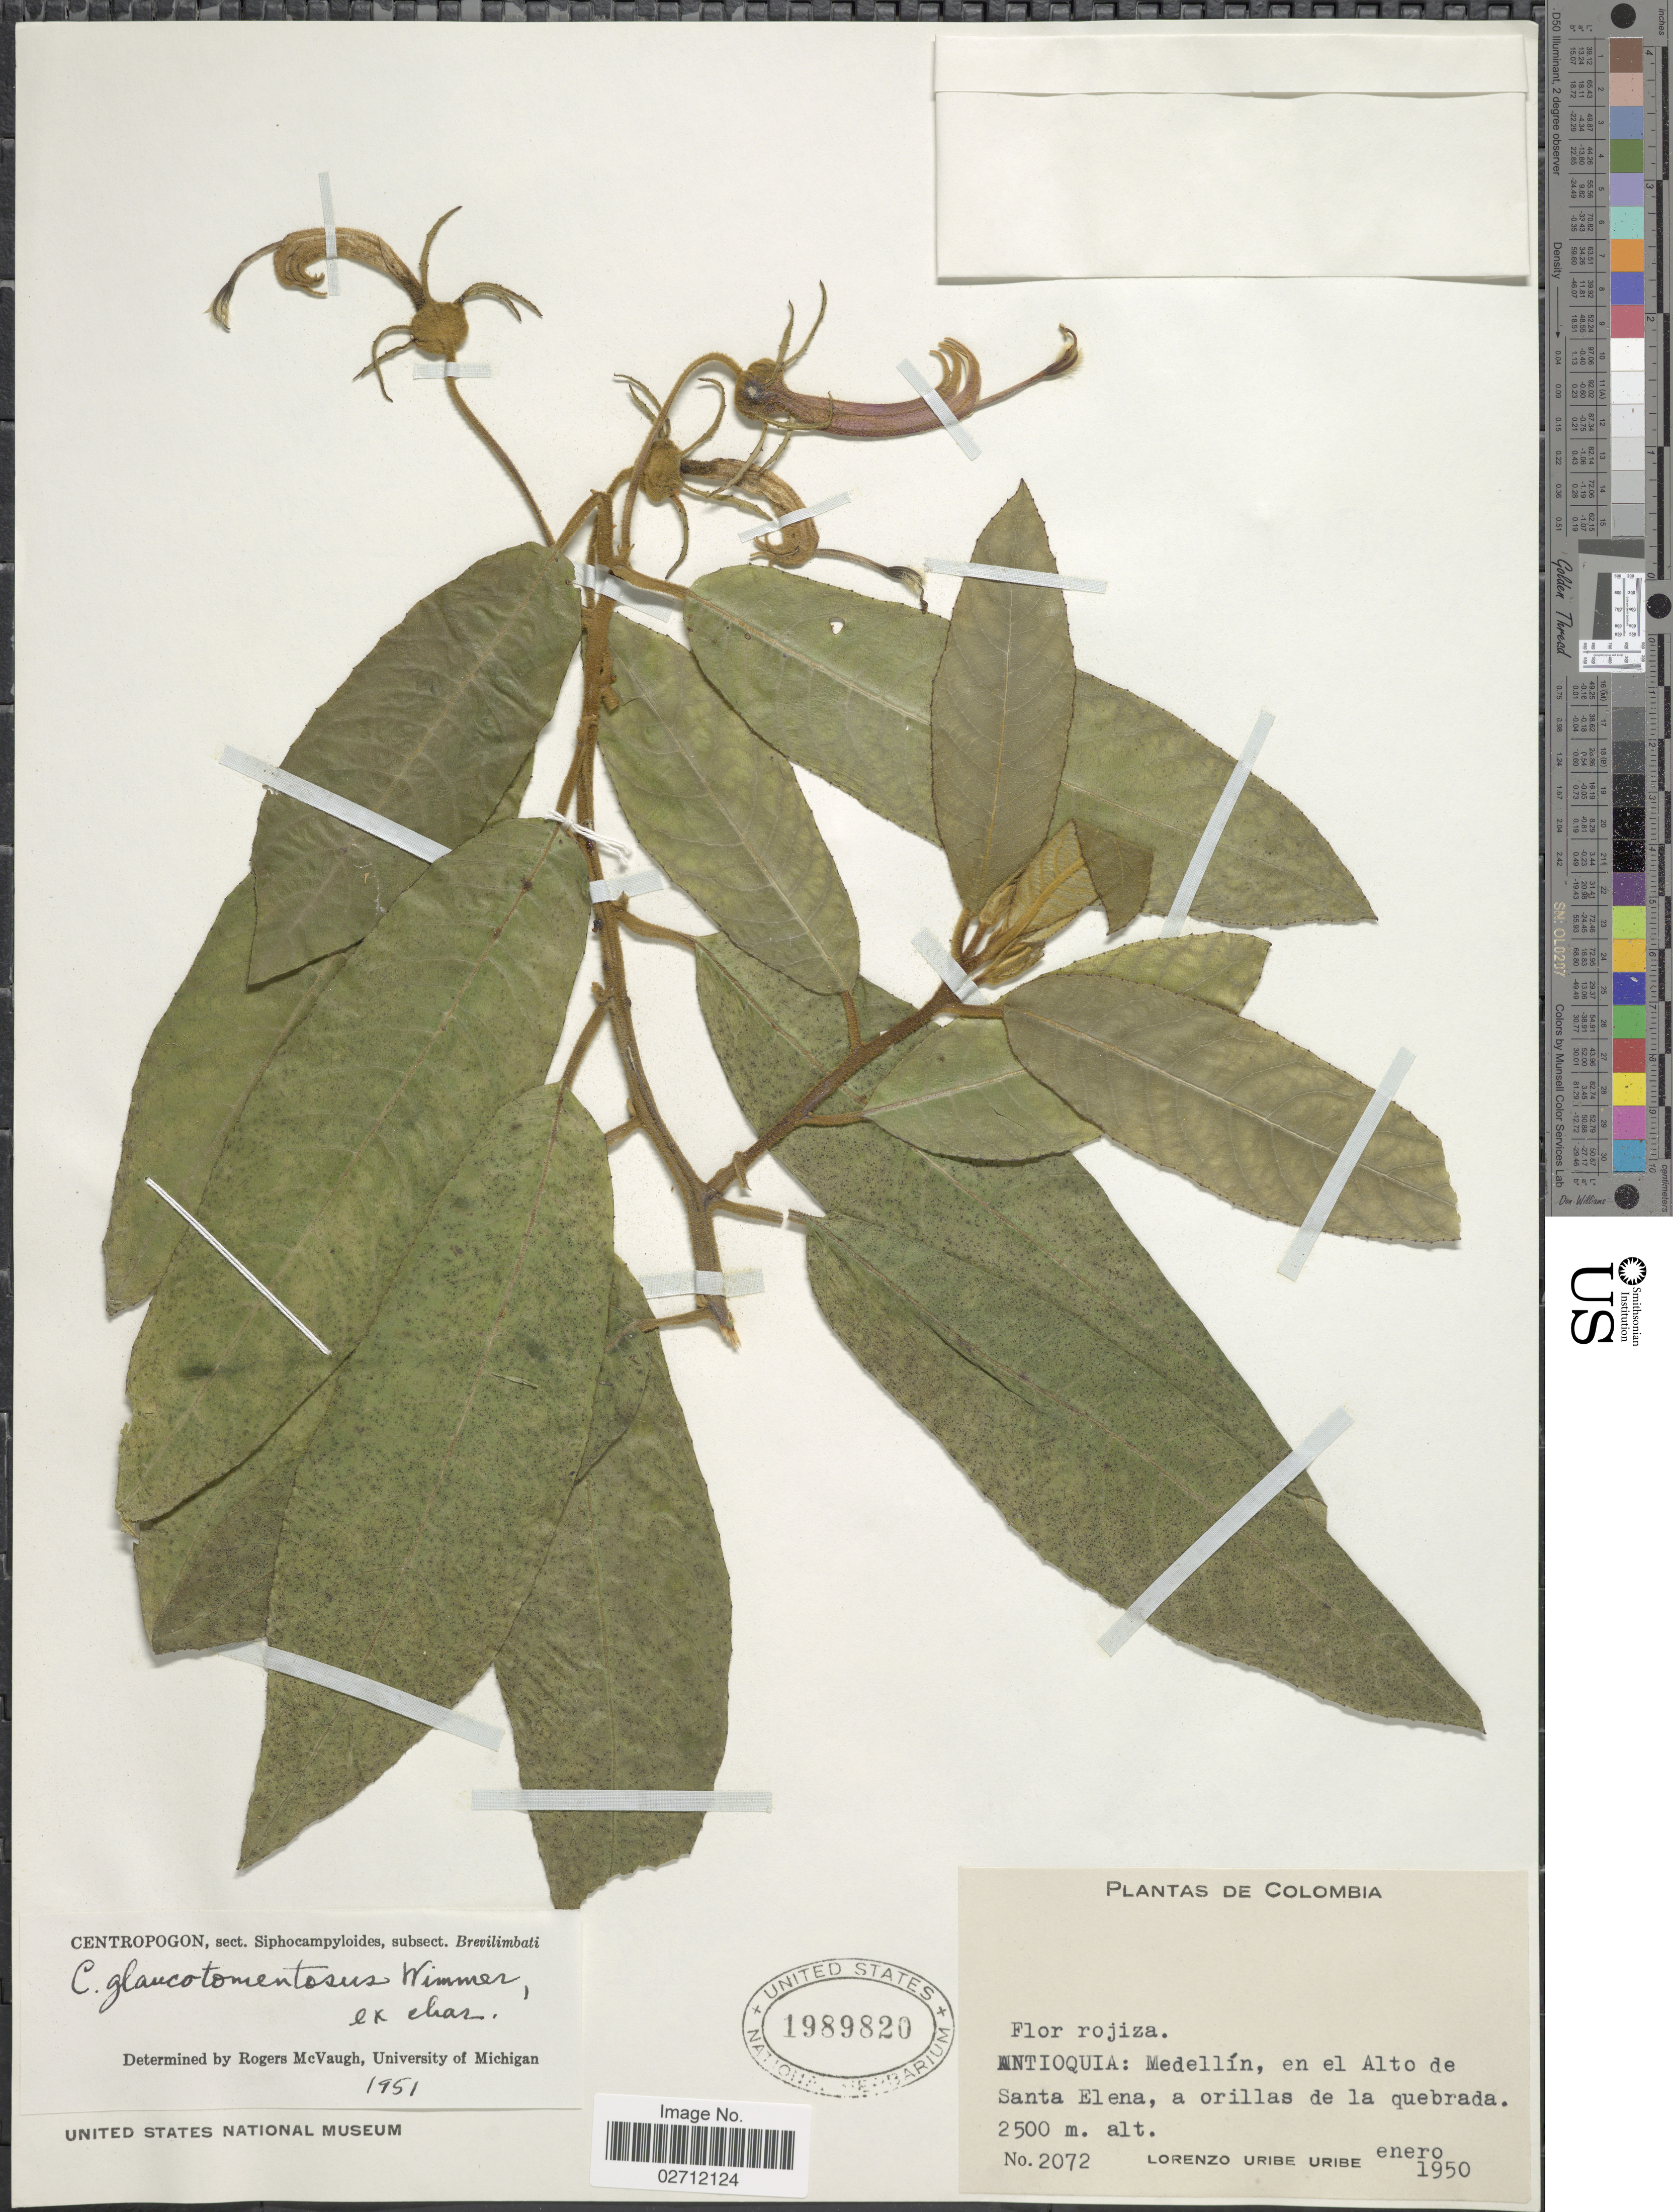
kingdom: Plantae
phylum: Tracheophyta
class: Magnoliopsida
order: Asterales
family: Campanulaceae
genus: Centropogon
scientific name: Centropogon glaucotomentosus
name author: E. Wimm.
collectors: L. Uribe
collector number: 2072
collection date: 1950-01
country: Colombia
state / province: Antioquia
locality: Medellin, en el Alto de Santa Elena, a orillas de la quebrada.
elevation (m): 2500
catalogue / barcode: US 1989820